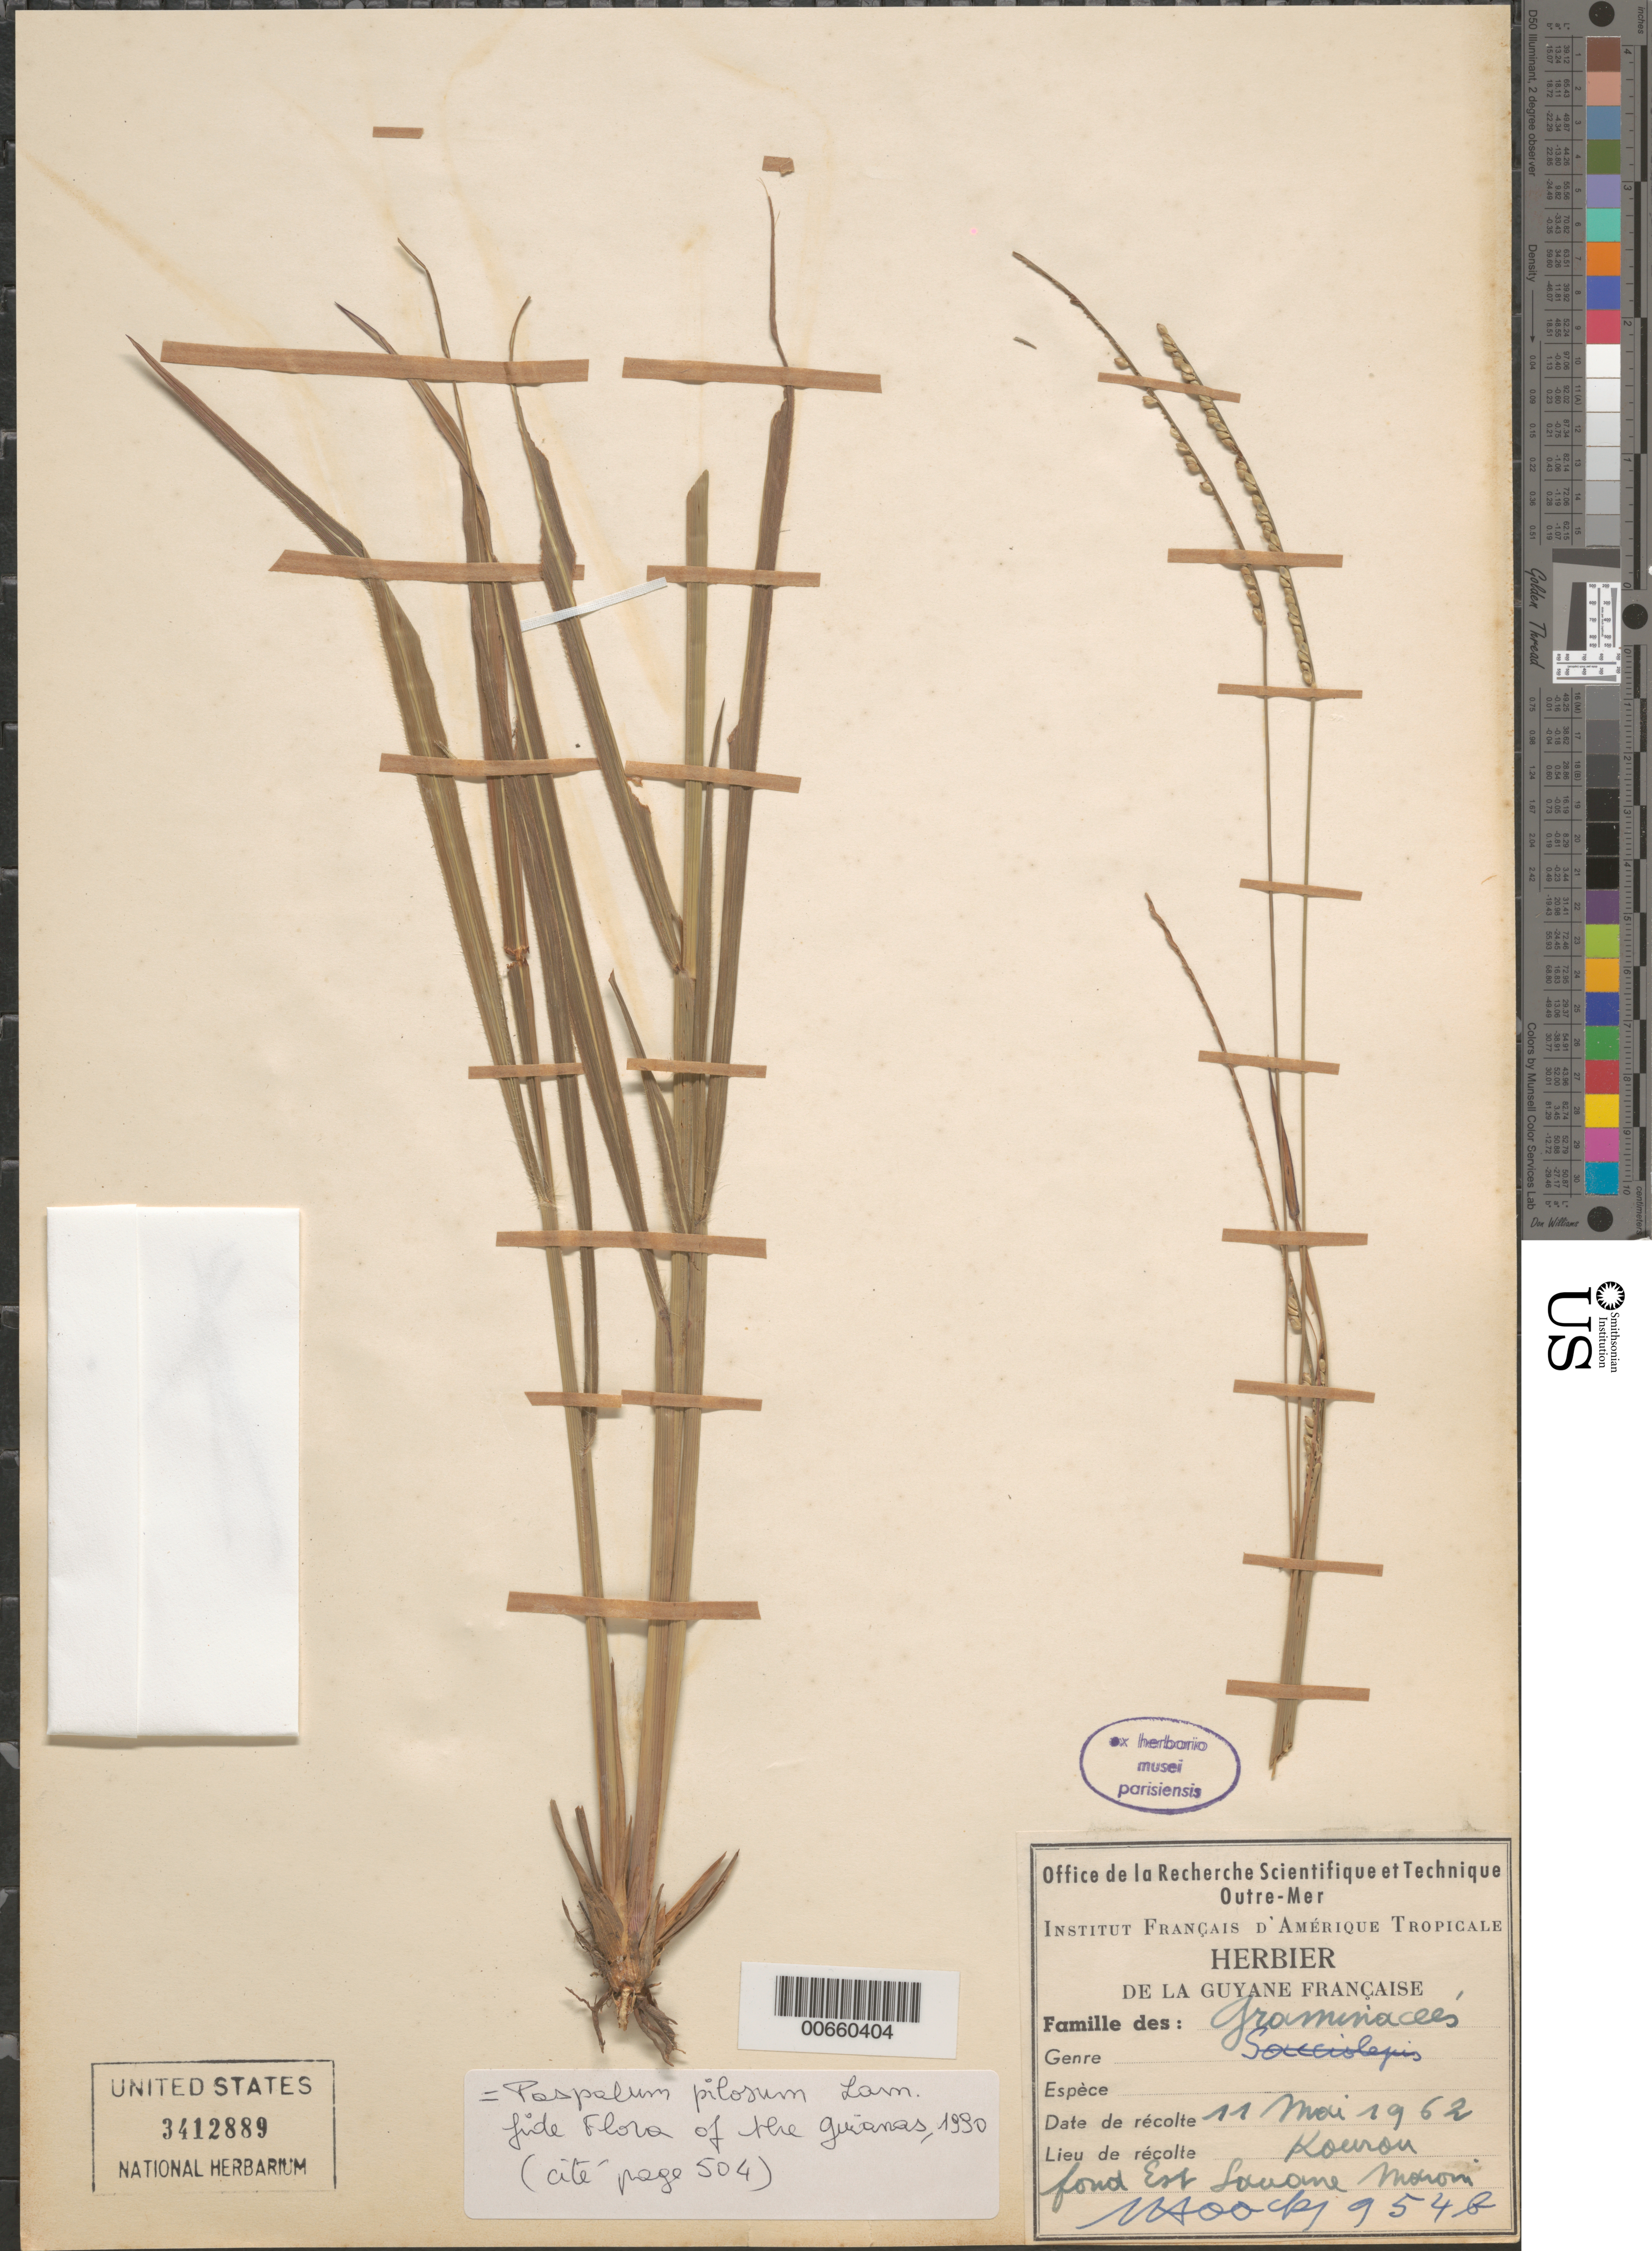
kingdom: Plantae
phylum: Tracheophyta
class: Liliopsida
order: Poales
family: Poaceae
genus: Paspalum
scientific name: Paspalum pilosum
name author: Lam.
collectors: J. Hoock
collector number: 954 b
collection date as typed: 11-May-62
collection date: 1962-05-11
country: French Guiana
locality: Kourou, fond est Savane Marosi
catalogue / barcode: US 3412889